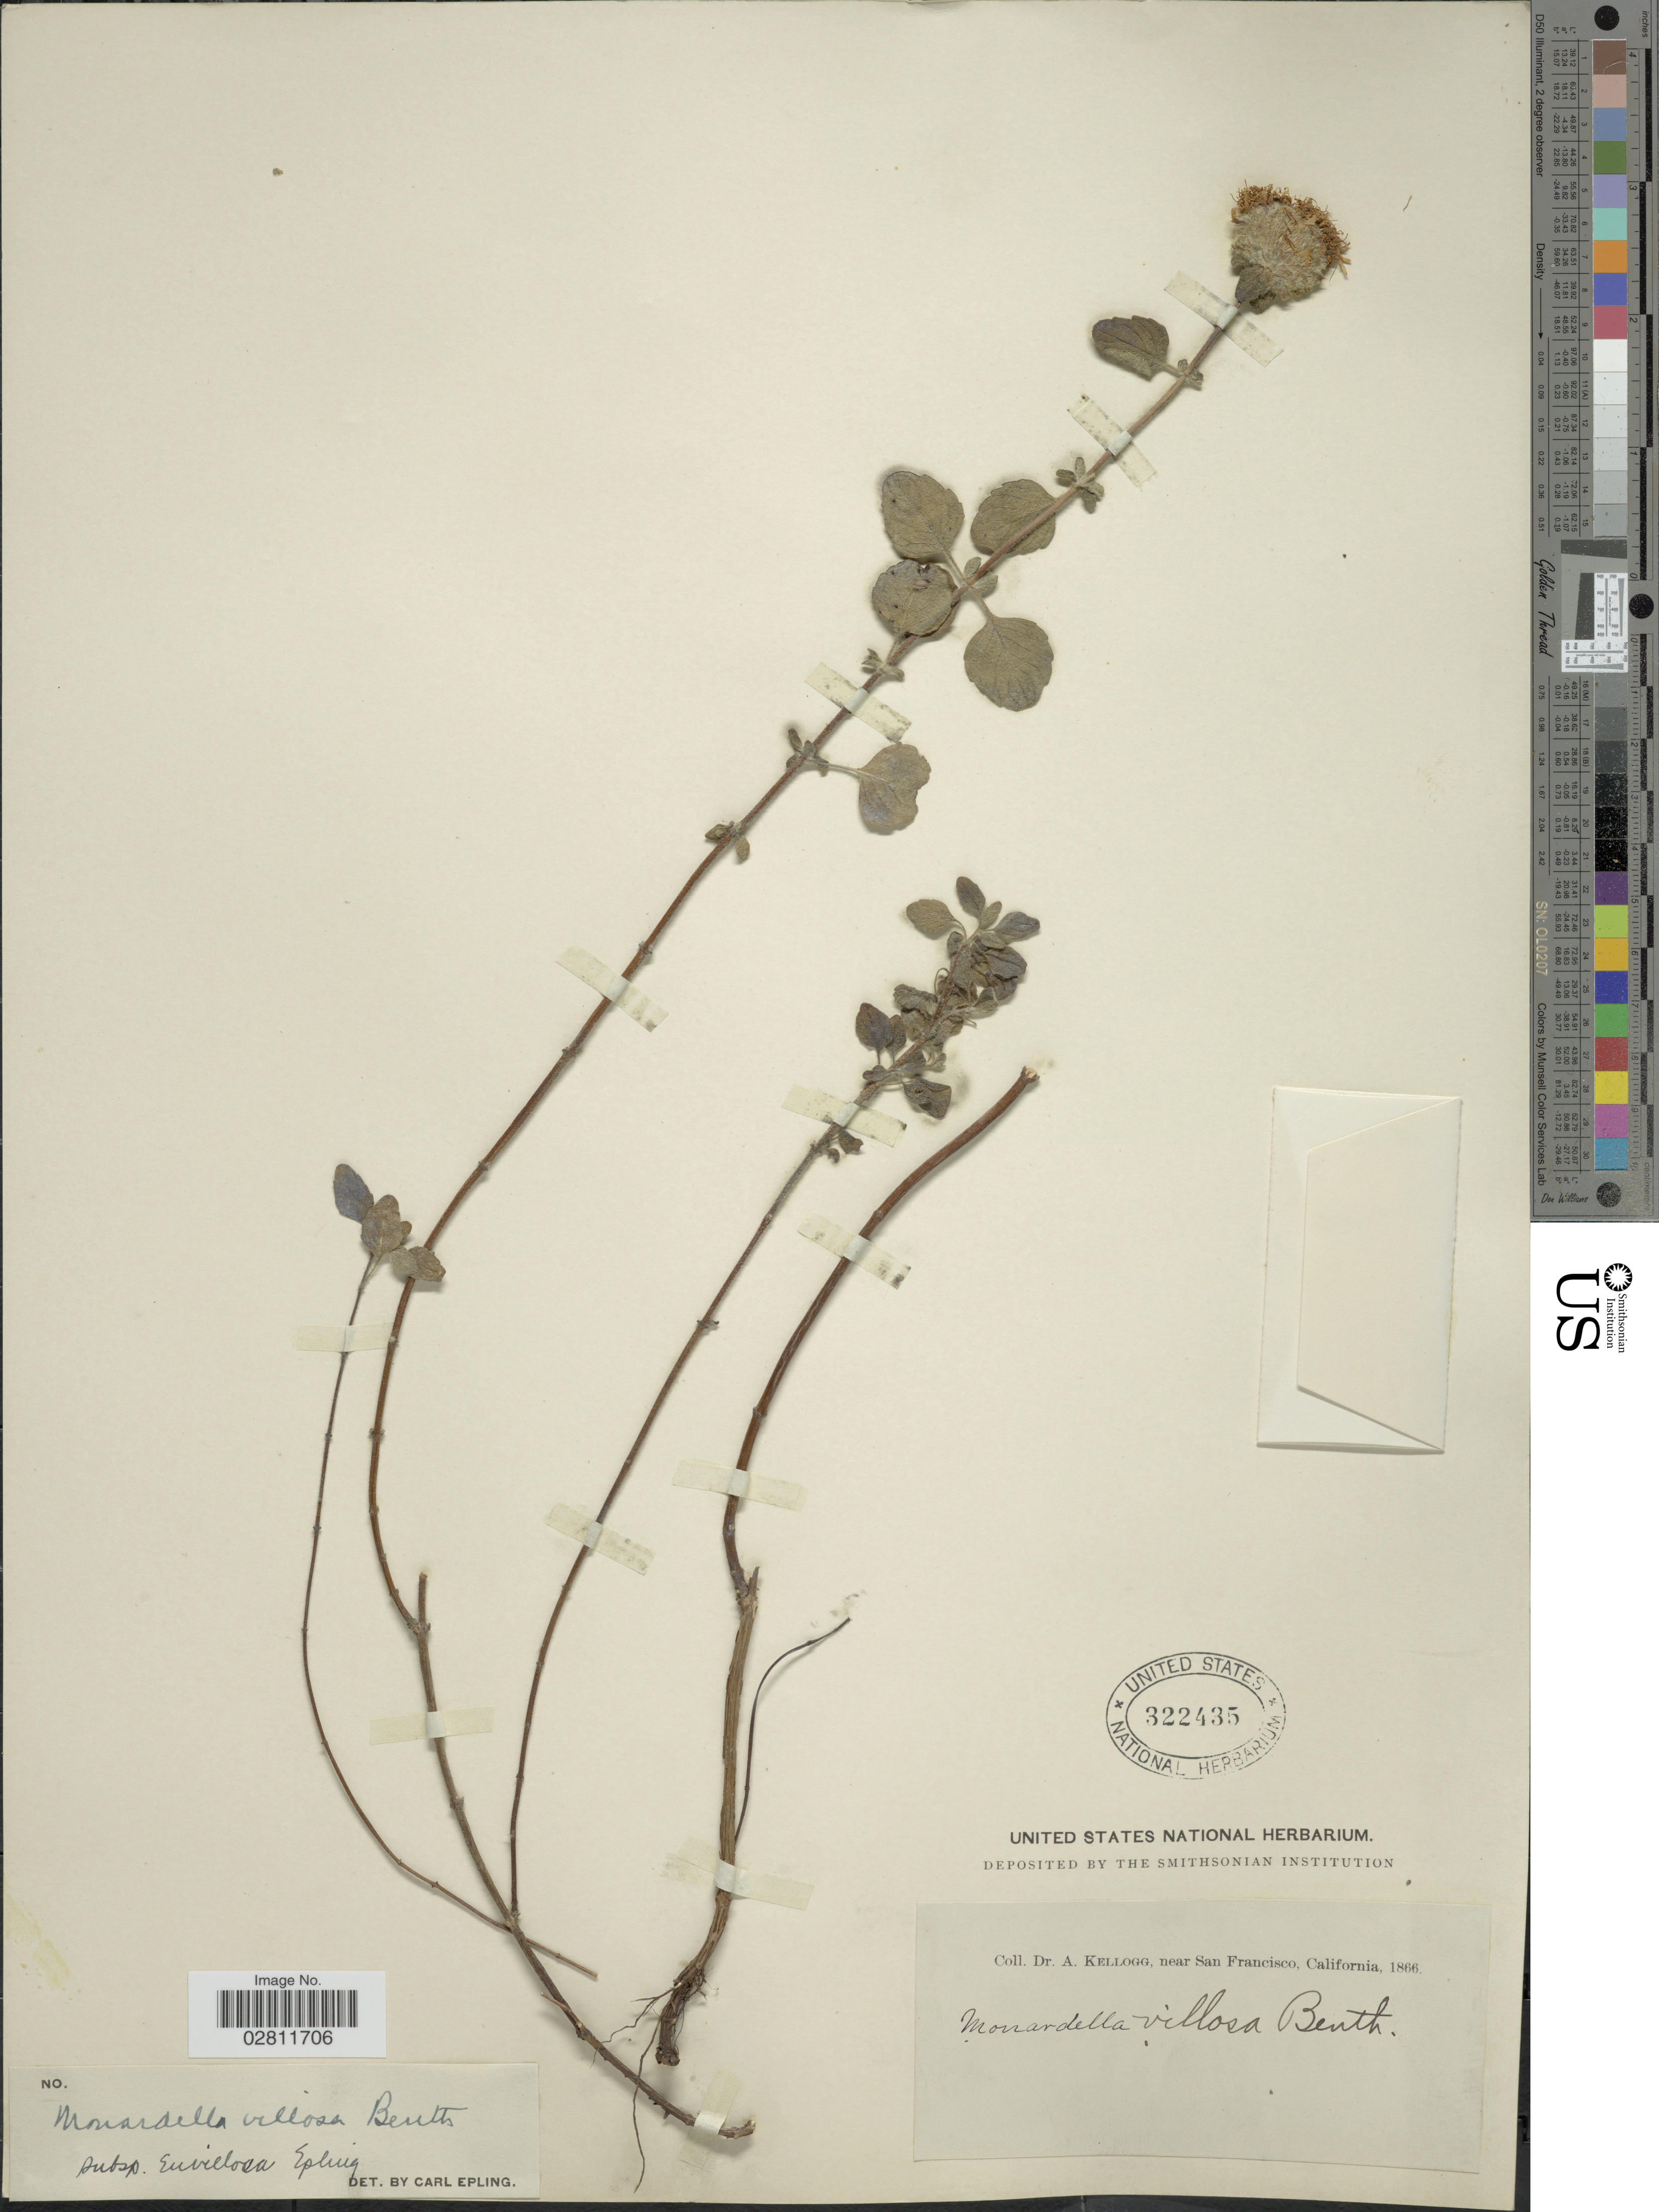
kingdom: Plantae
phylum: Tracheophyta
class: Magnoliopsida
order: Lamiales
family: Lamiaceae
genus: Monardella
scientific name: Monardella villosa subsp. euvillosa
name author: Epling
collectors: A. Kellogg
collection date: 1866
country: United States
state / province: California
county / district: San Francisco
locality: Near San Francisco.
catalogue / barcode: US 322435